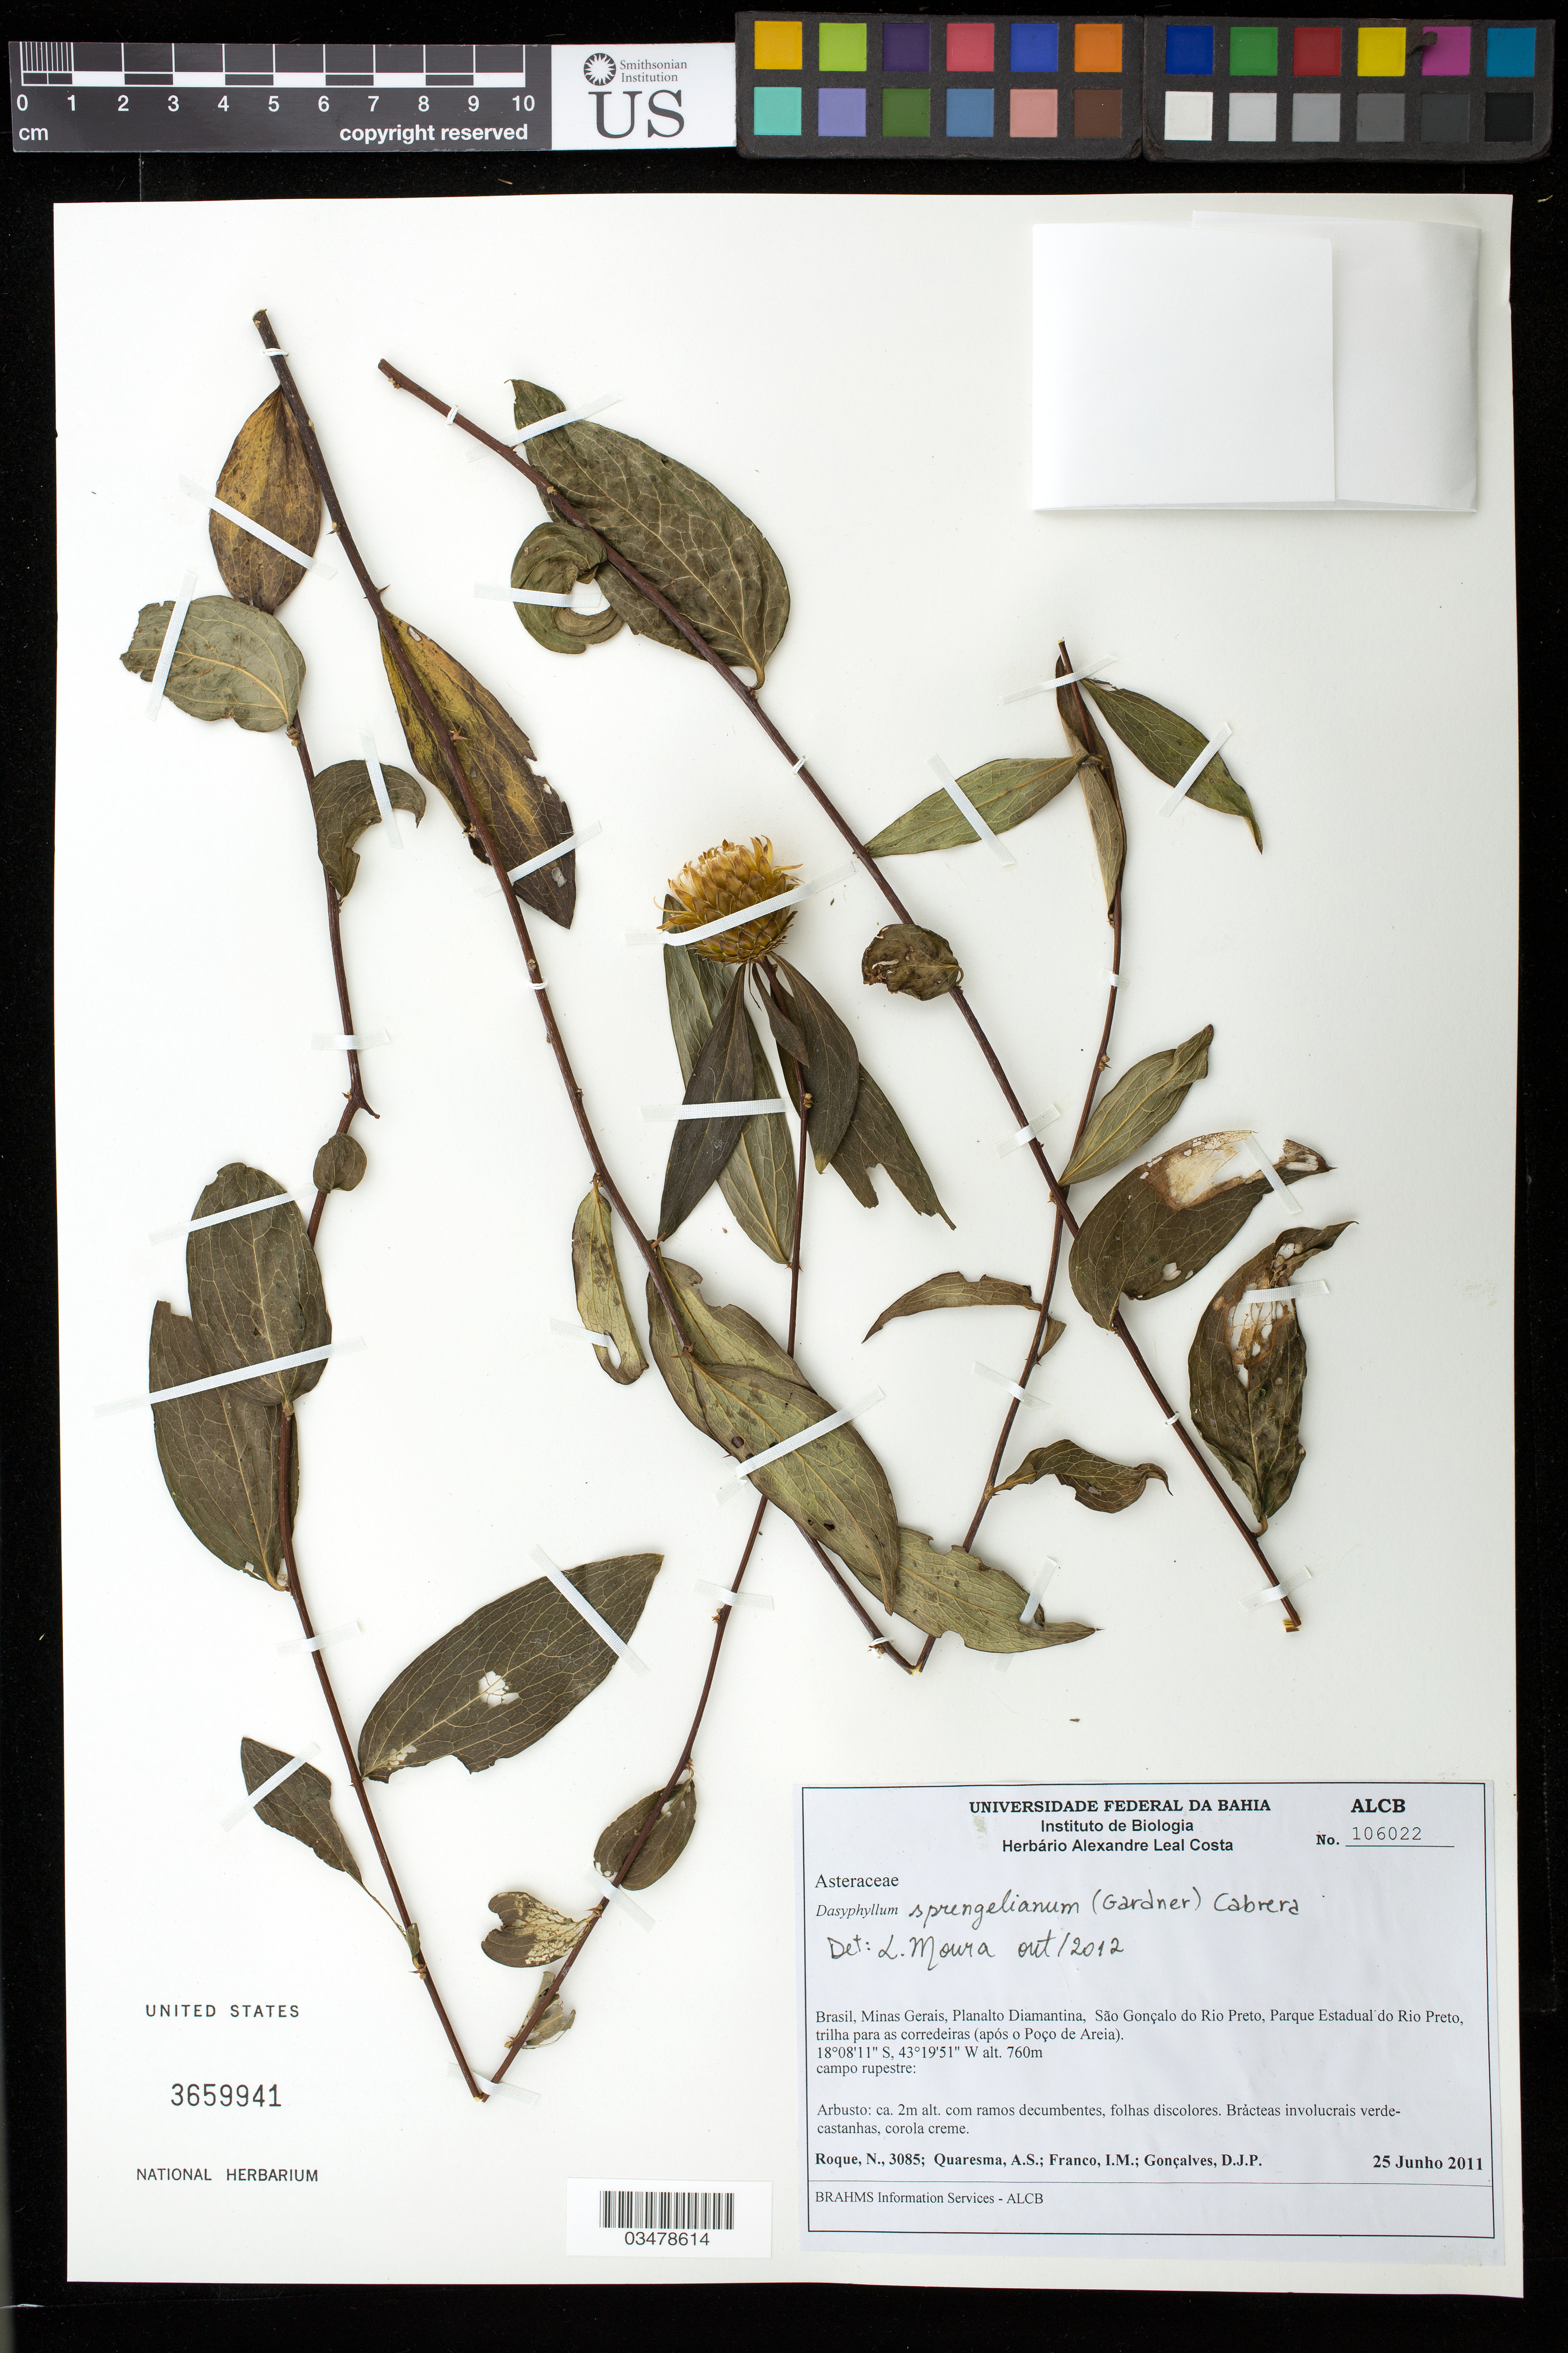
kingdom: Plantae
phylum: Tracheophyta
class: Magnoliopsida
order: Asterales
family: Asteraceae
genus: Dasyphyllum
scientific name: Dasyphyllum sprengelianum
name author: (Gardner) Cabrera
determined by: Moura, L.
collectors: N. Roque, A. Quaresma, I. Franco & D. Gonçalves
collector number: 3085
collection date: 2011-06-25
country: Brazil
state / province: Minas Gerais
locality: Planalto Diamantina, São Gonçalo do Rio Preto, Parque Estadual do Rio Preto, após o Poço de Areia).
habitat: Campo rupestre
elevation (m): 760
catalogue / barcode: US 3659941